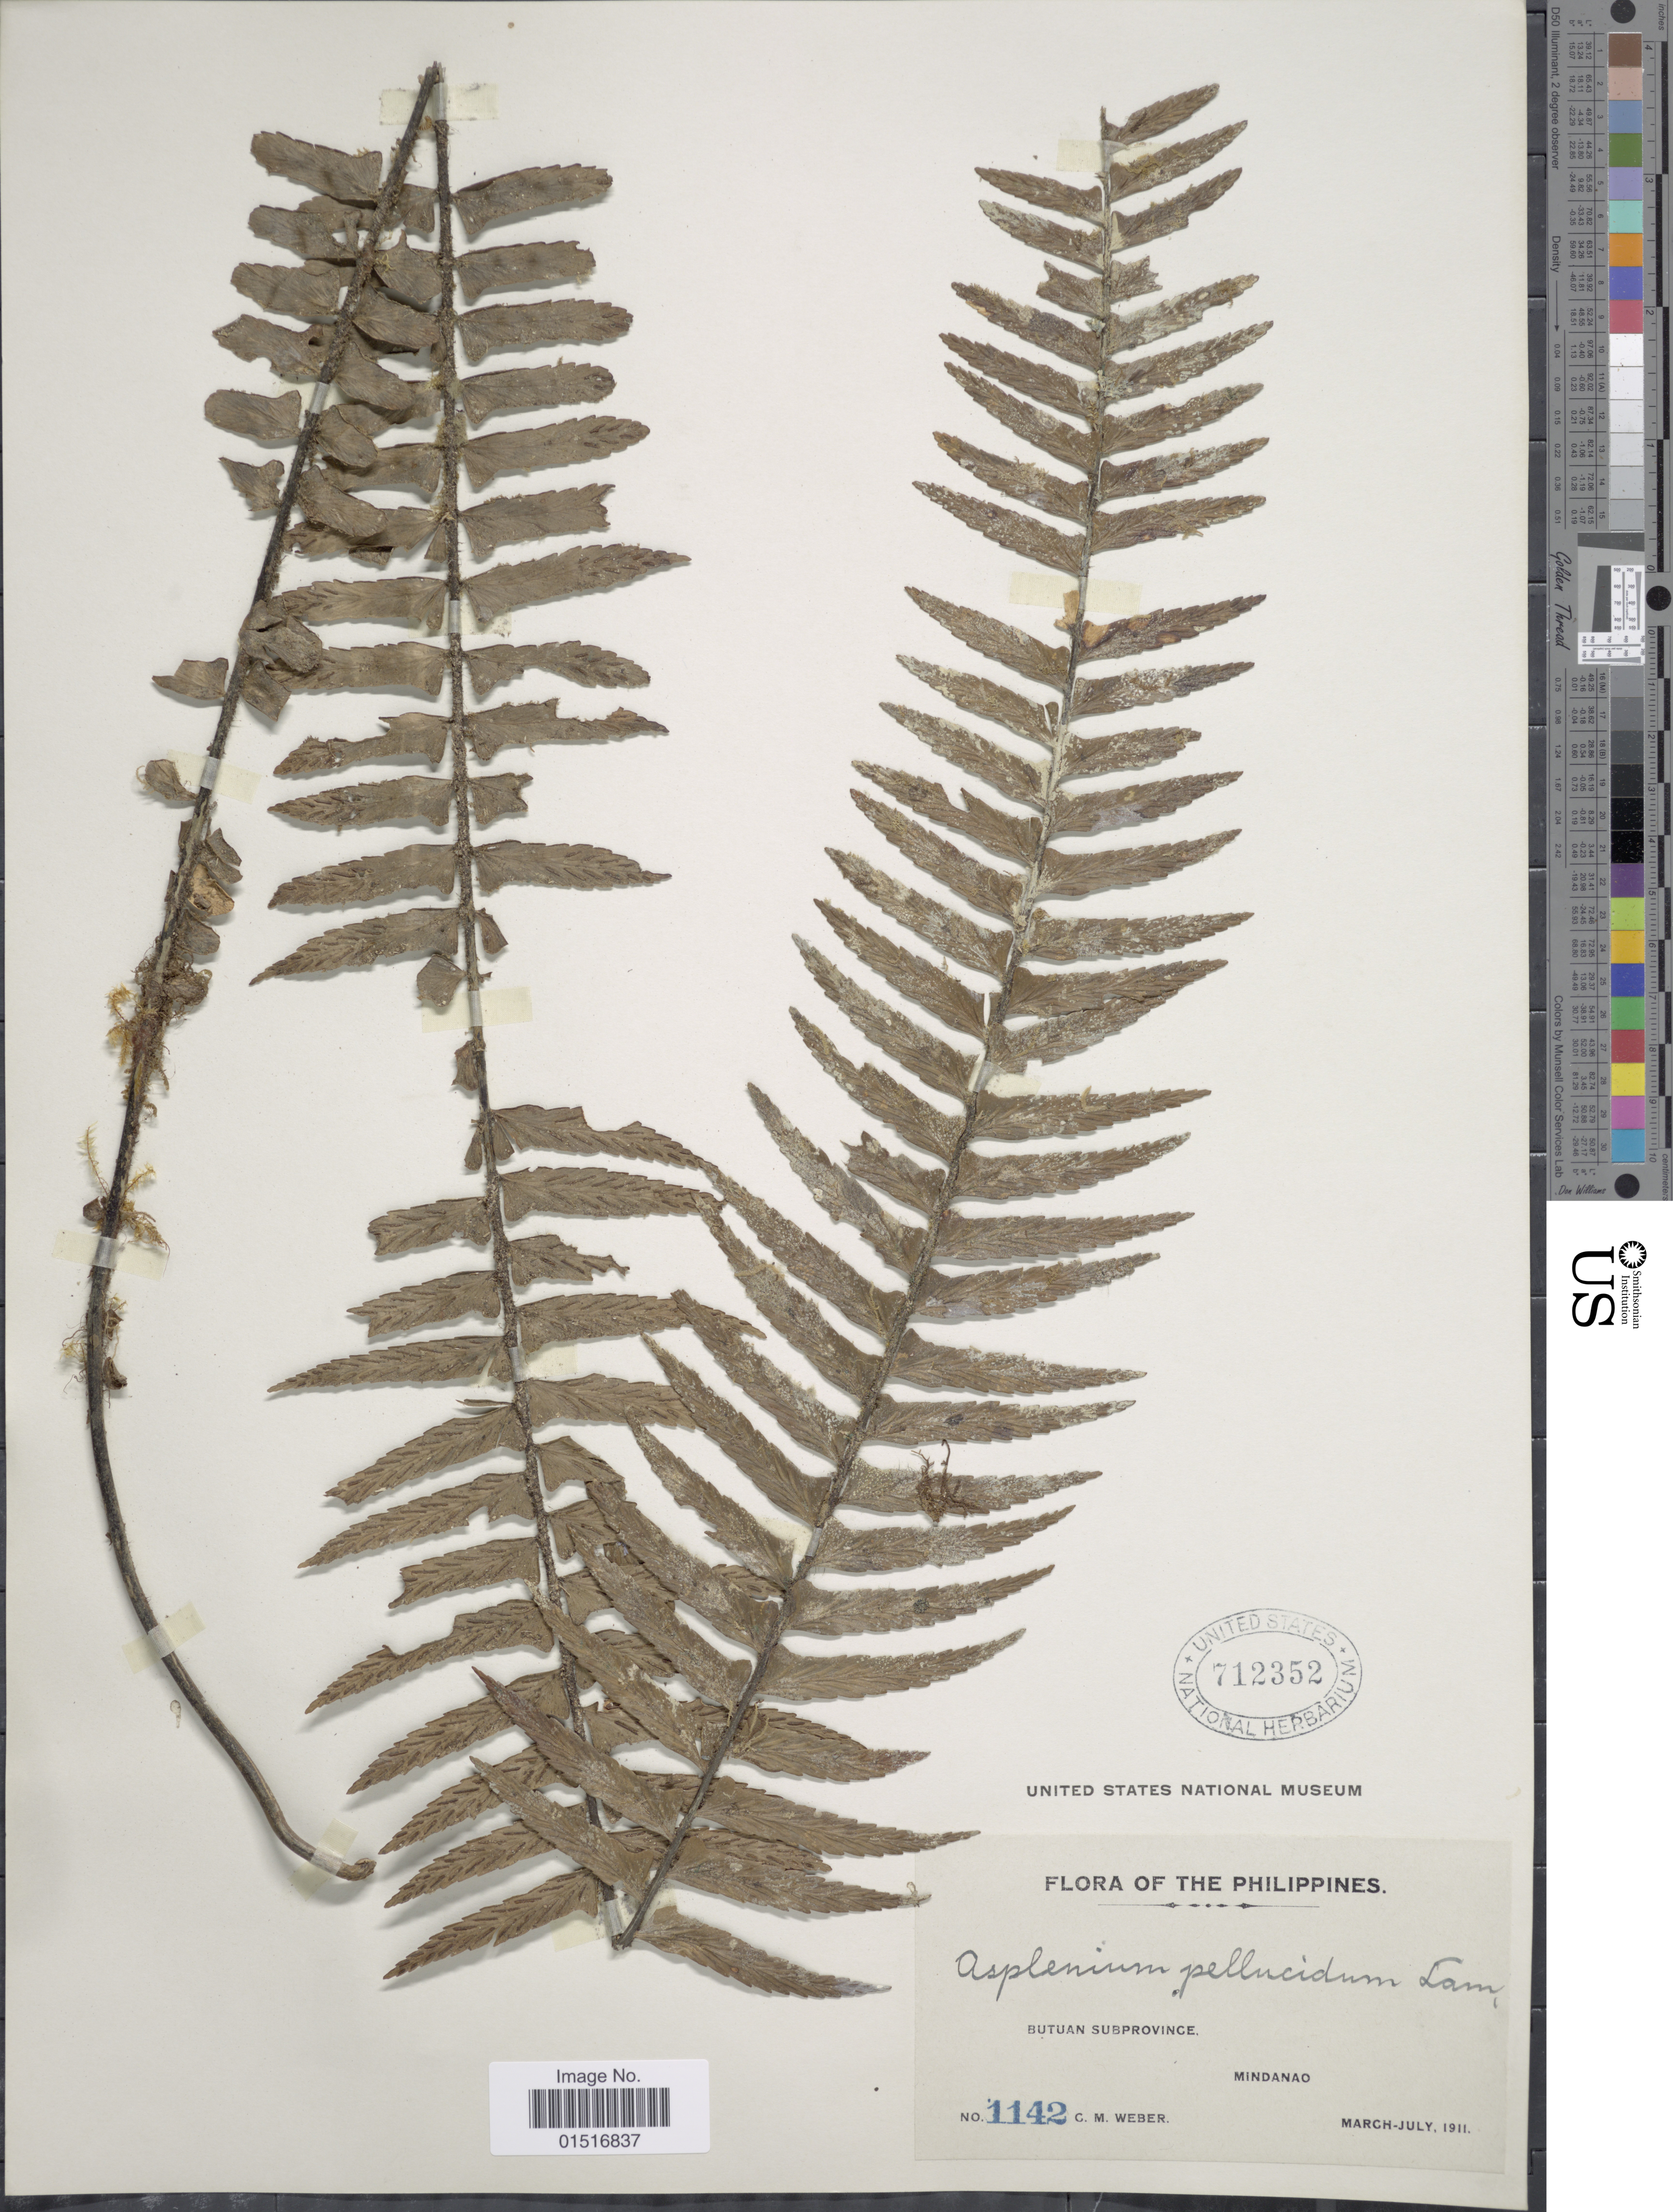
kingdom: Plantae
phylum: Tracheophyta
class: Polypodiopsida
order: Polypodiales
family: Aspleniaceae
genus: Asplenium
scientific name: Asplenium pellucidum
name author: Lam.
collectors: C. M. Weber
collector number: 1142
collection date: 1911-03/1911-07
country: Philippines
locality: Butuan Subprovince, Mindanao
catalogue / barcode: US 712352